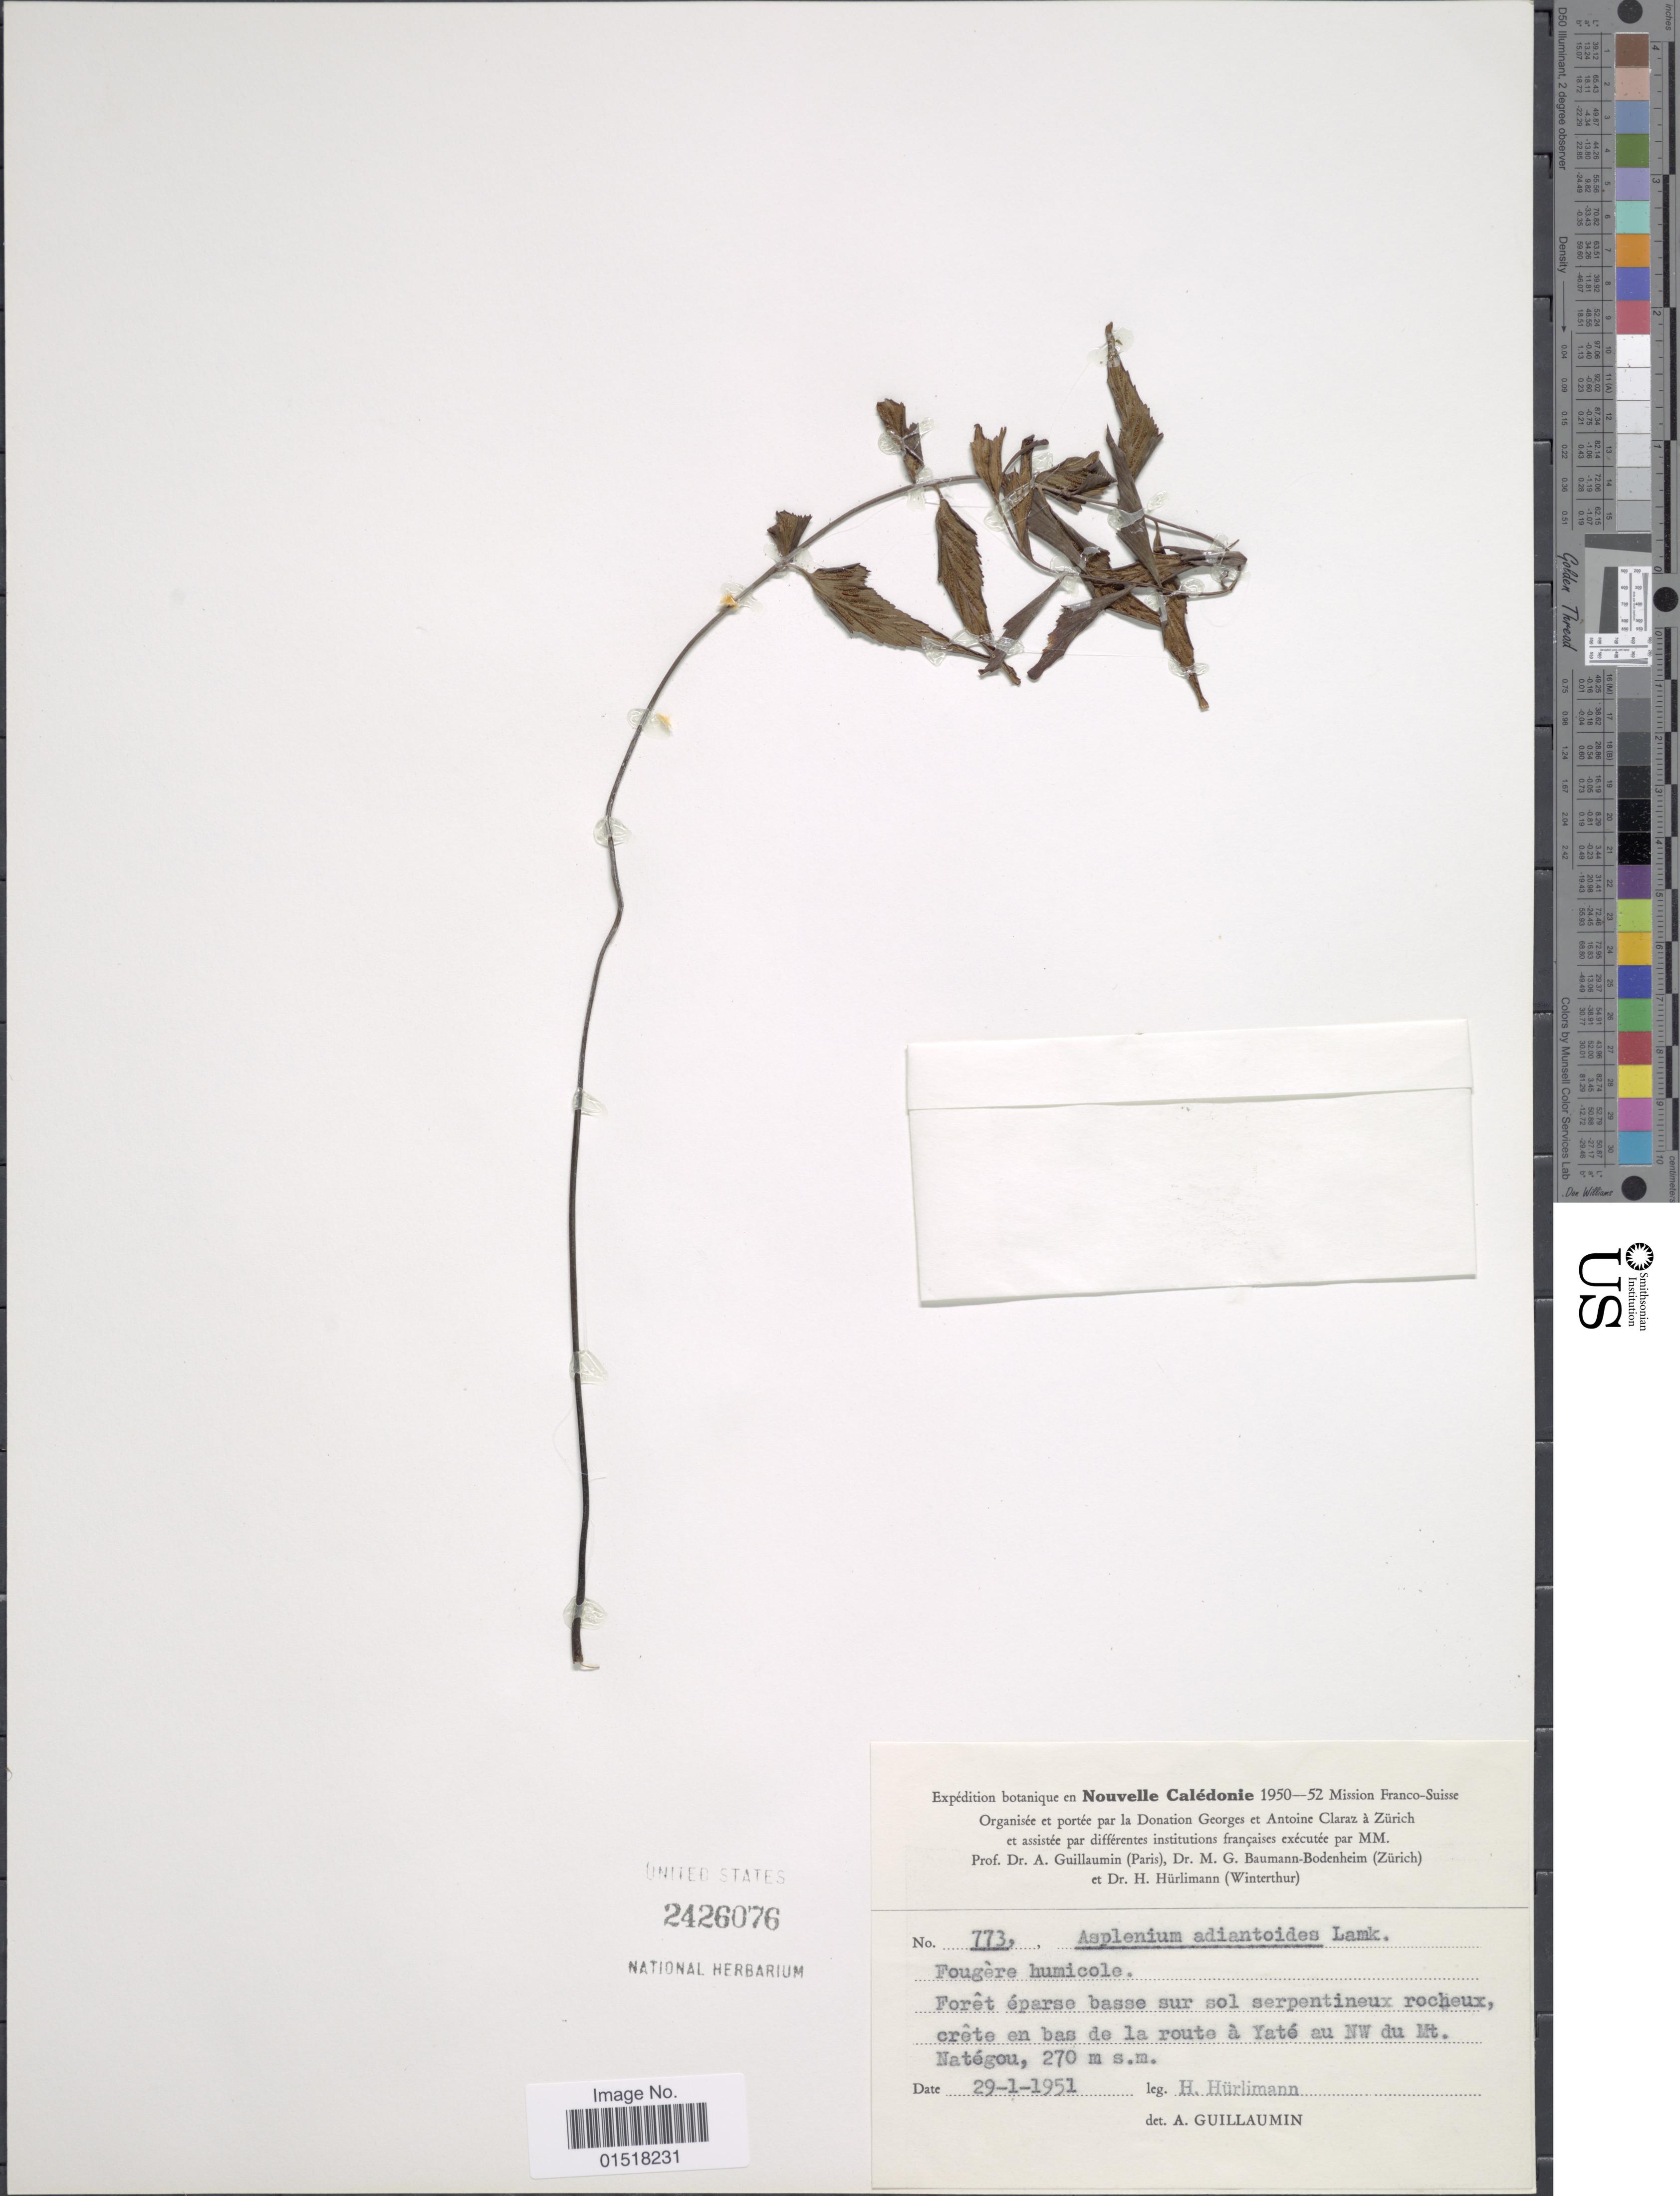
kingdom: Plantae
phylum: Tracheophyta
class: Polypodiopsida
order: Polypodiales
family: Aspleniaceae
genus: Asplenium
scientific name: Asplenium polyodon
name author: G. Forst.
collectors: H. Hürlimann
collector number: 773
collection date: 1951-01-29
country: New Caledonia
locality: Forêt éparse basse sur sol serpentineux rocheux, crête en bas de la route à Yaté au NW du Mt. Natégou.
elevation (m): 270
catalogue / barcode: US 2426076